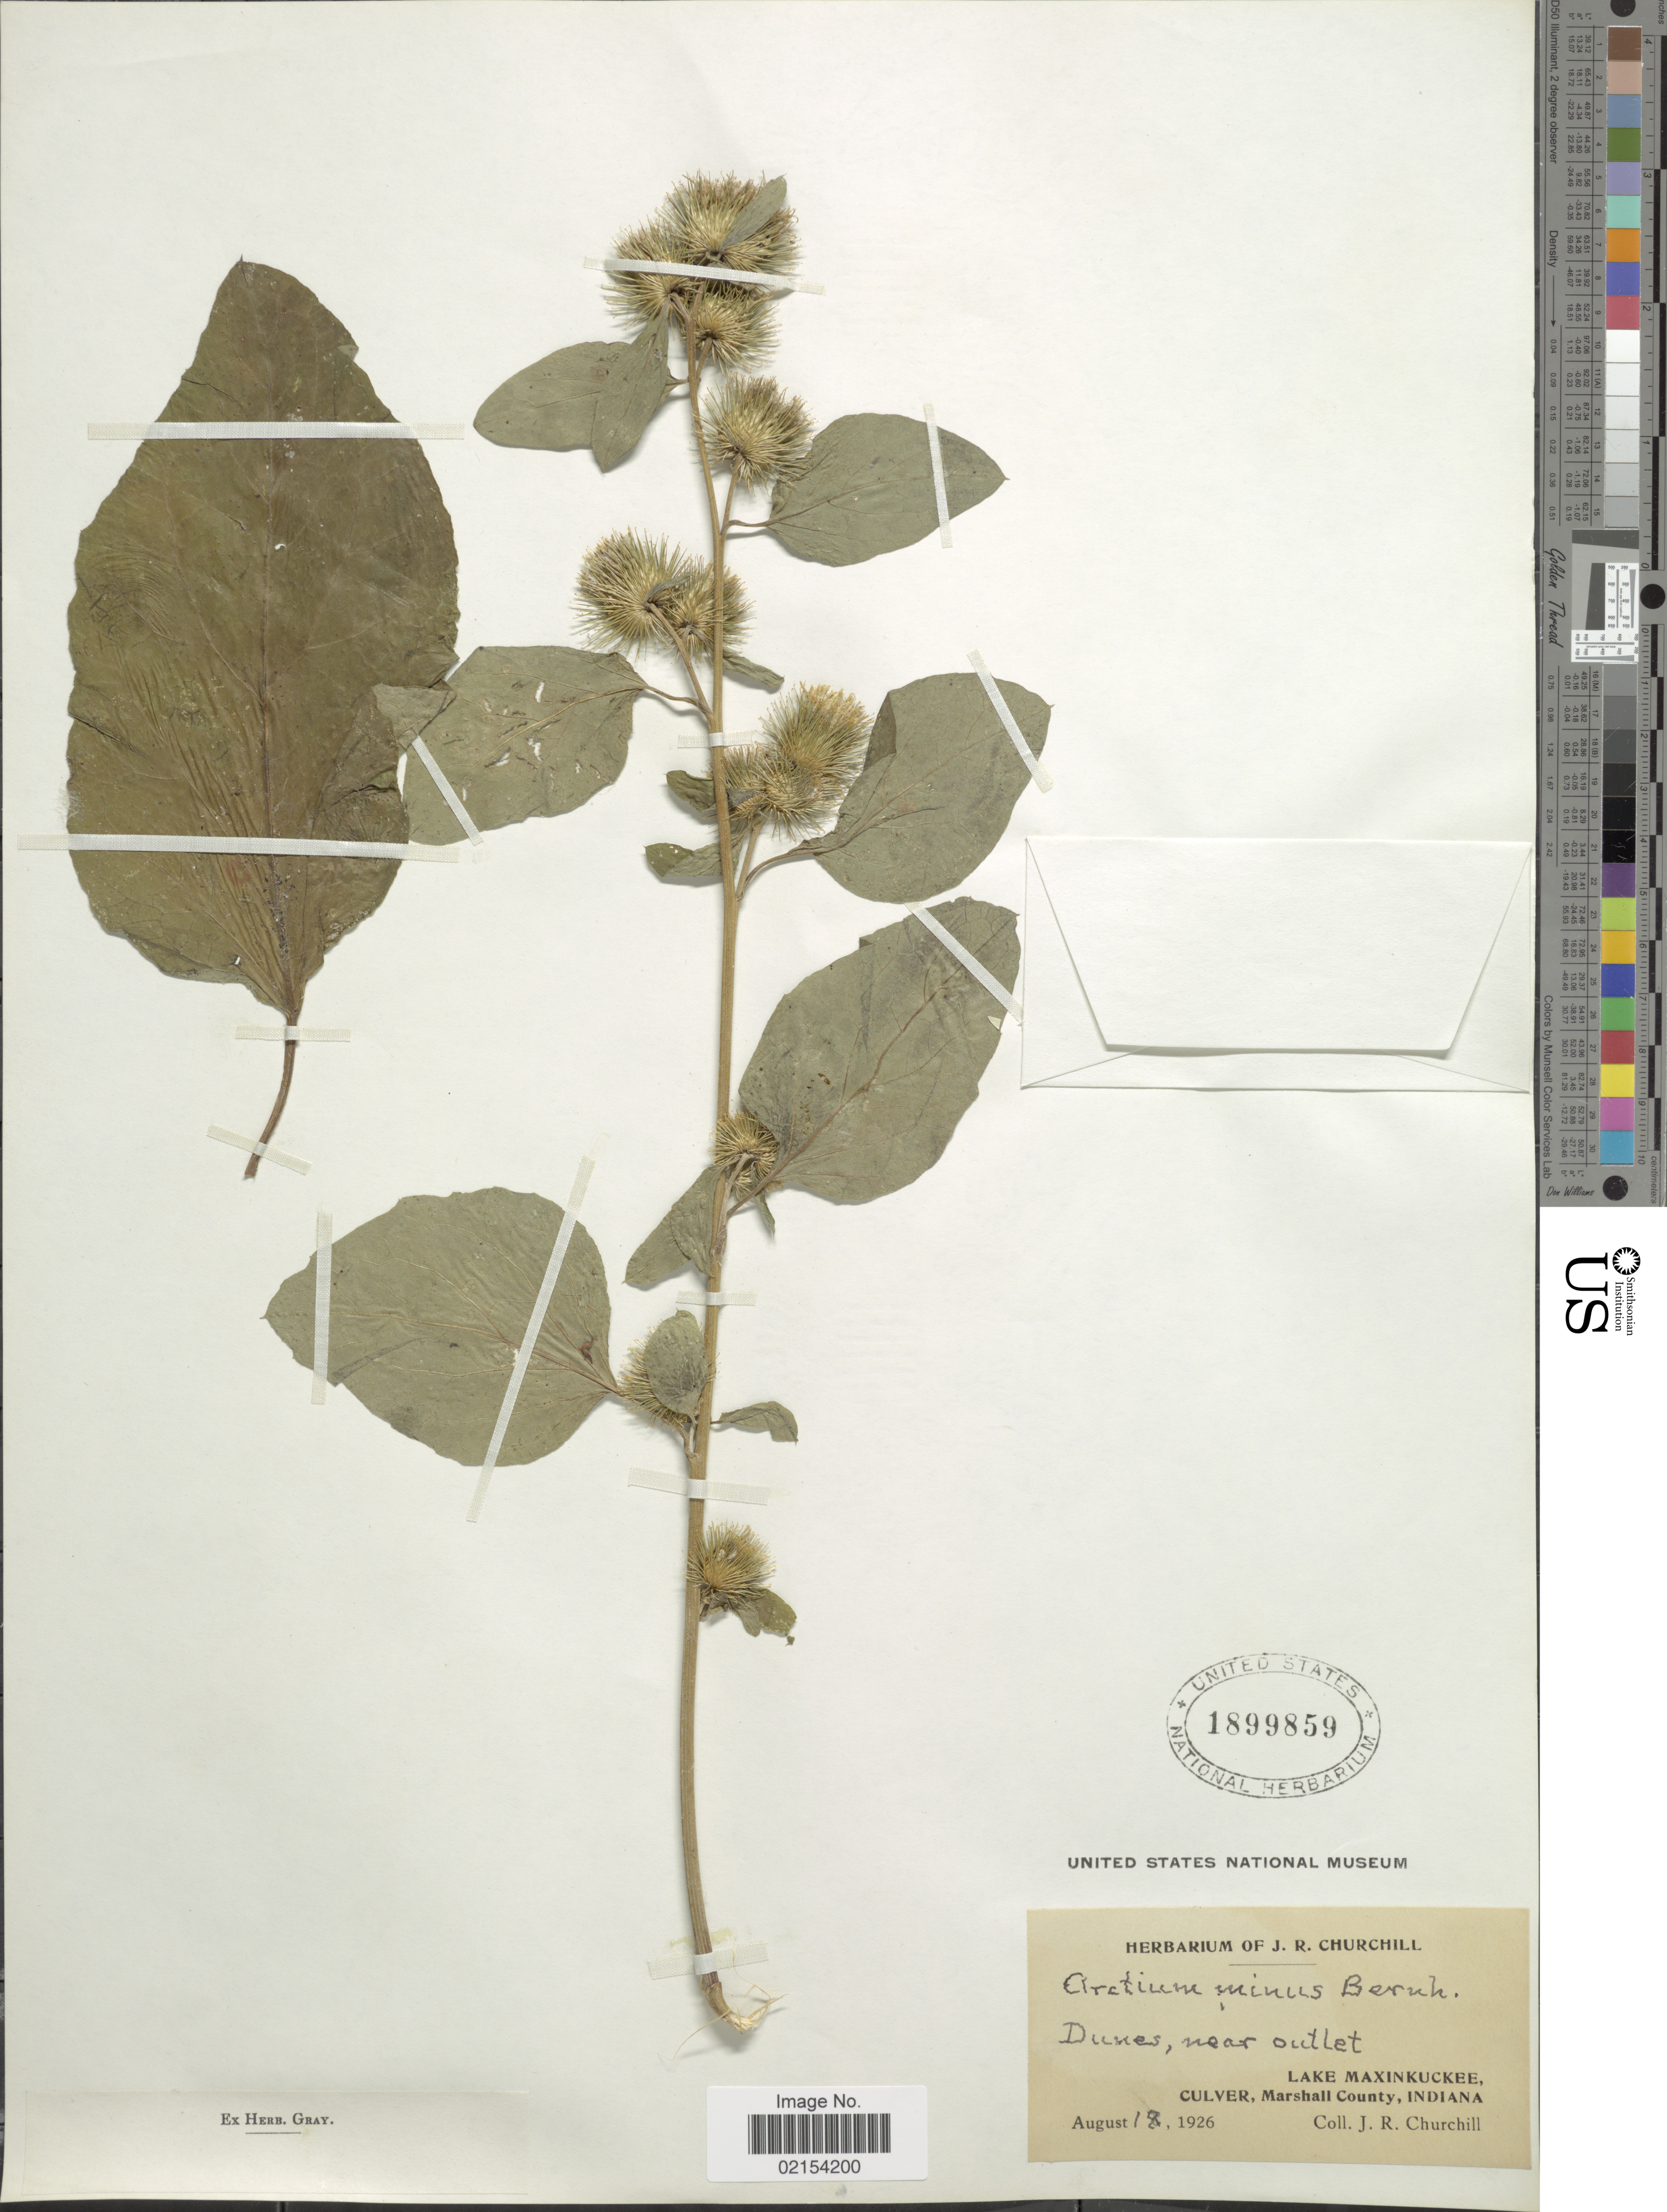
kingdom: Plantae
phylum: Tracheophyta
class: Magnoliopsida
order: Asterales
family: Asteraceae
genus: Arctium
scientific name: Arctium minus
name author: (Hill) Bernh.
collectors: J. Churchill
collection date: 1926-08-18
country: United States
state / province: Indiana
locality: Lake Maxinkuckree, Culver, Marshall County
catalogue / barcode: US 1899859